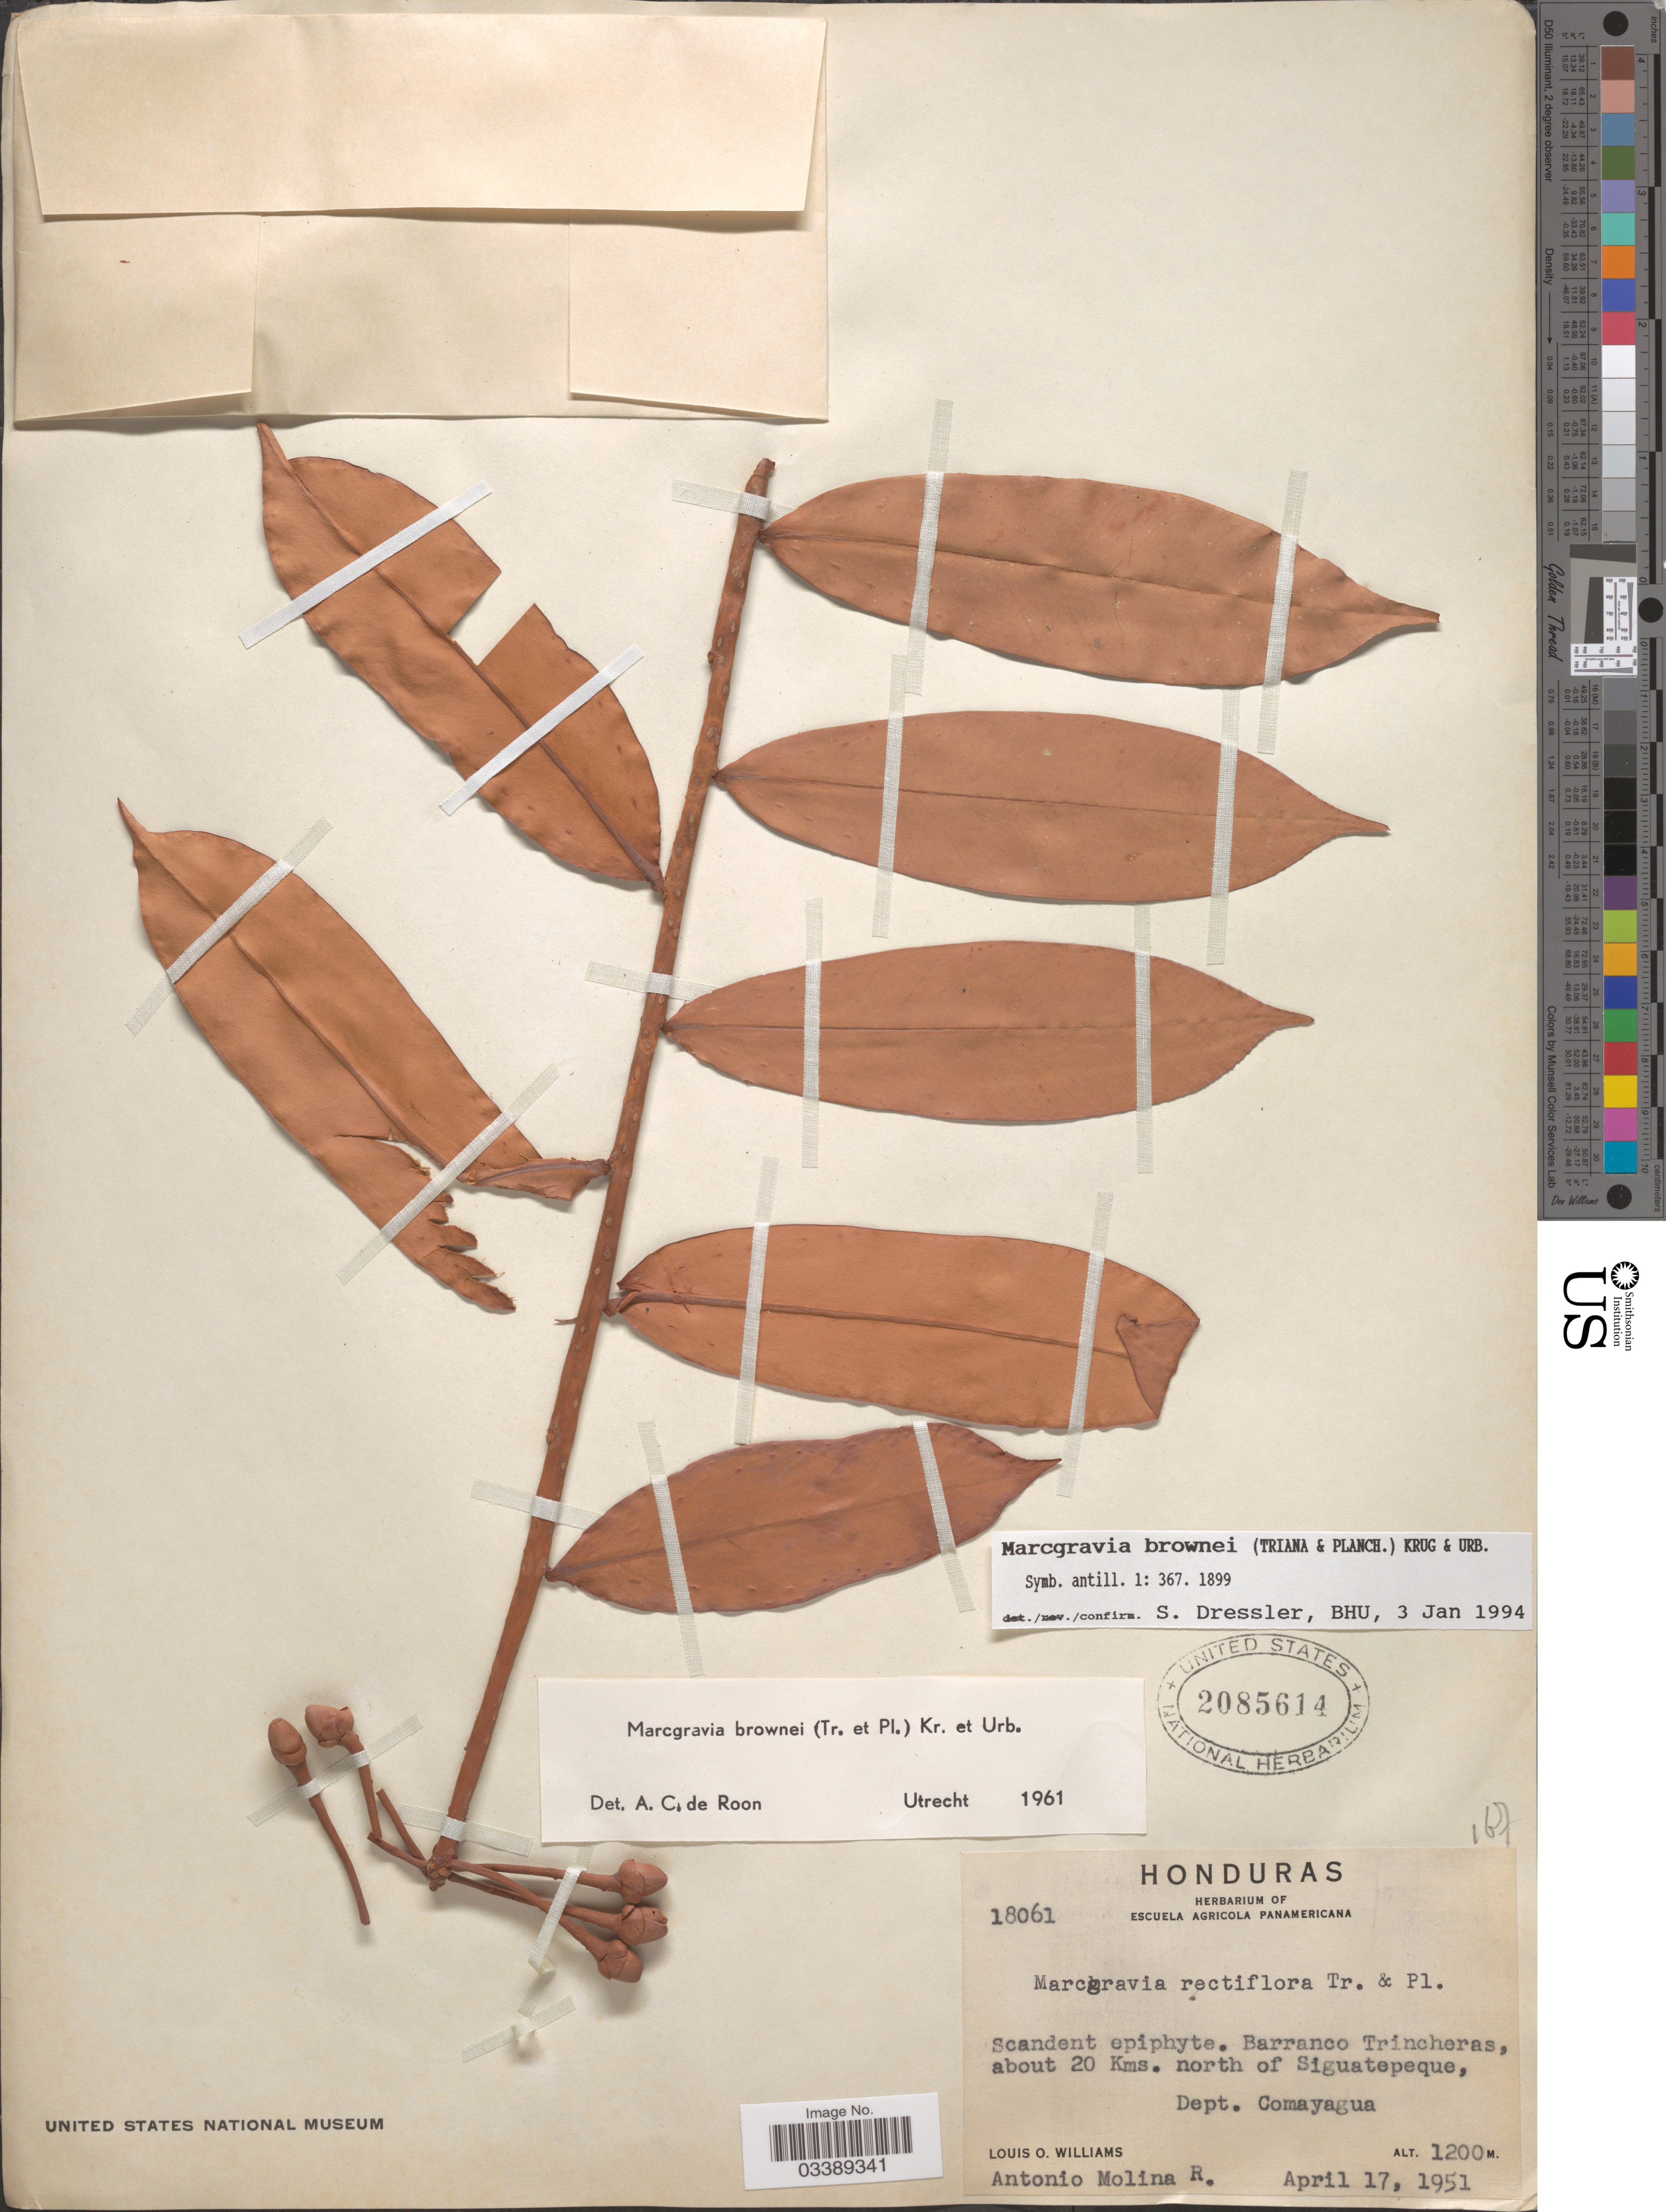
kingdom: Plantae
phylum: Tracheophyta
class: Magnoliopsida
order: Ericales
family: Marcgraviaceae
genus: Marcgravia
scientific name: Marcgravia brownei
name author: (Triana & Planch.) Krug & Urb.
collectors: L. O. Williams & A. Molina R.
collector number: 18061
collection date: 1951-04-17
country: Honduras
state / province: Comayagua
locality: Barranco Trincheras, about 20 Kms. north of Siguatepeque, Dept. Comayagua.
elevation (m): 1200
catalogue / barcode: US 2085614